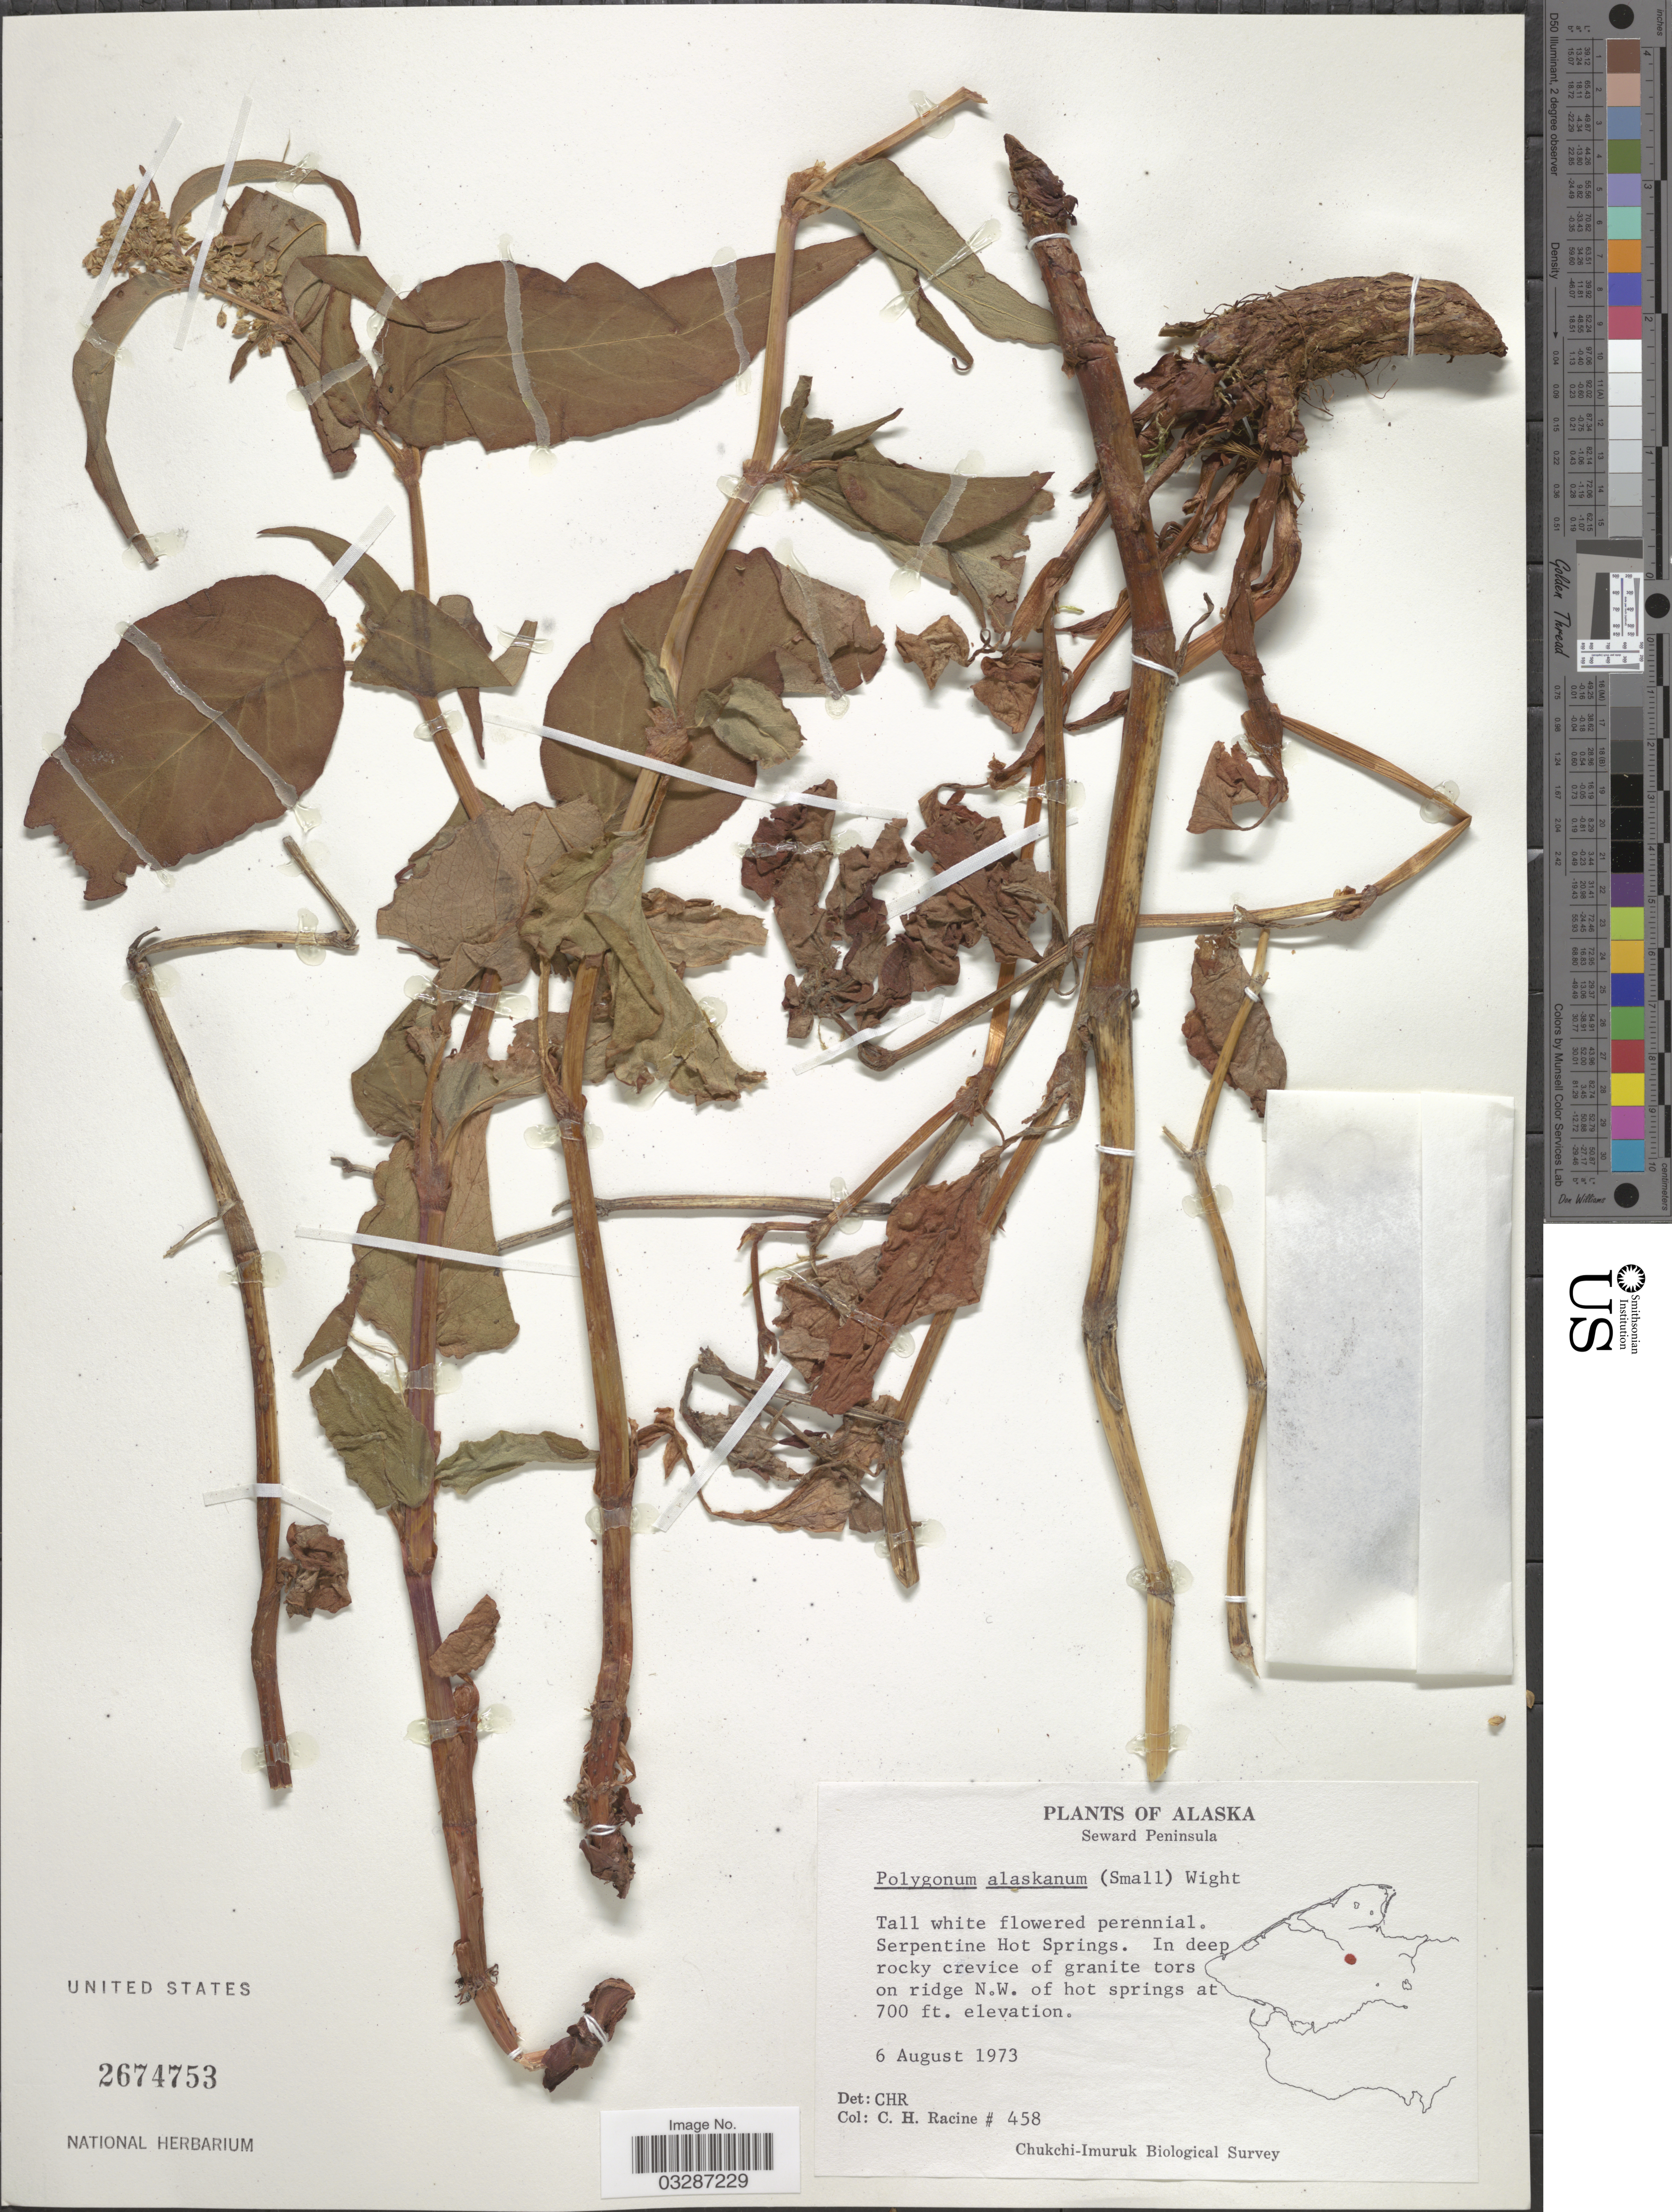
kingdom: Plantae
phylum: Tracheophyta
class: Magnoliopsida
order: Caryophyllales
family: Polygonaceae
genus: Koenigia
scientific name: Koenigia alaskana var. alaskana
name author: (Small) T.M. Schust. & Reveal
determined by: Strong, Mark T., (BOT), Smithsonian Institution - National Museum of Natural History (UNITED STATES)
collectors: C. Racine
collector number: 458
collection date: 1973-08-06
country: United States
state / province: Alaska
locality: Seward Peninsula. Serpentine Hot Springs. In deep rocky crevice of granite tors on ridge N.W. of hot springs.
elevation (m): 213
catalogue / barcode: US 2674753